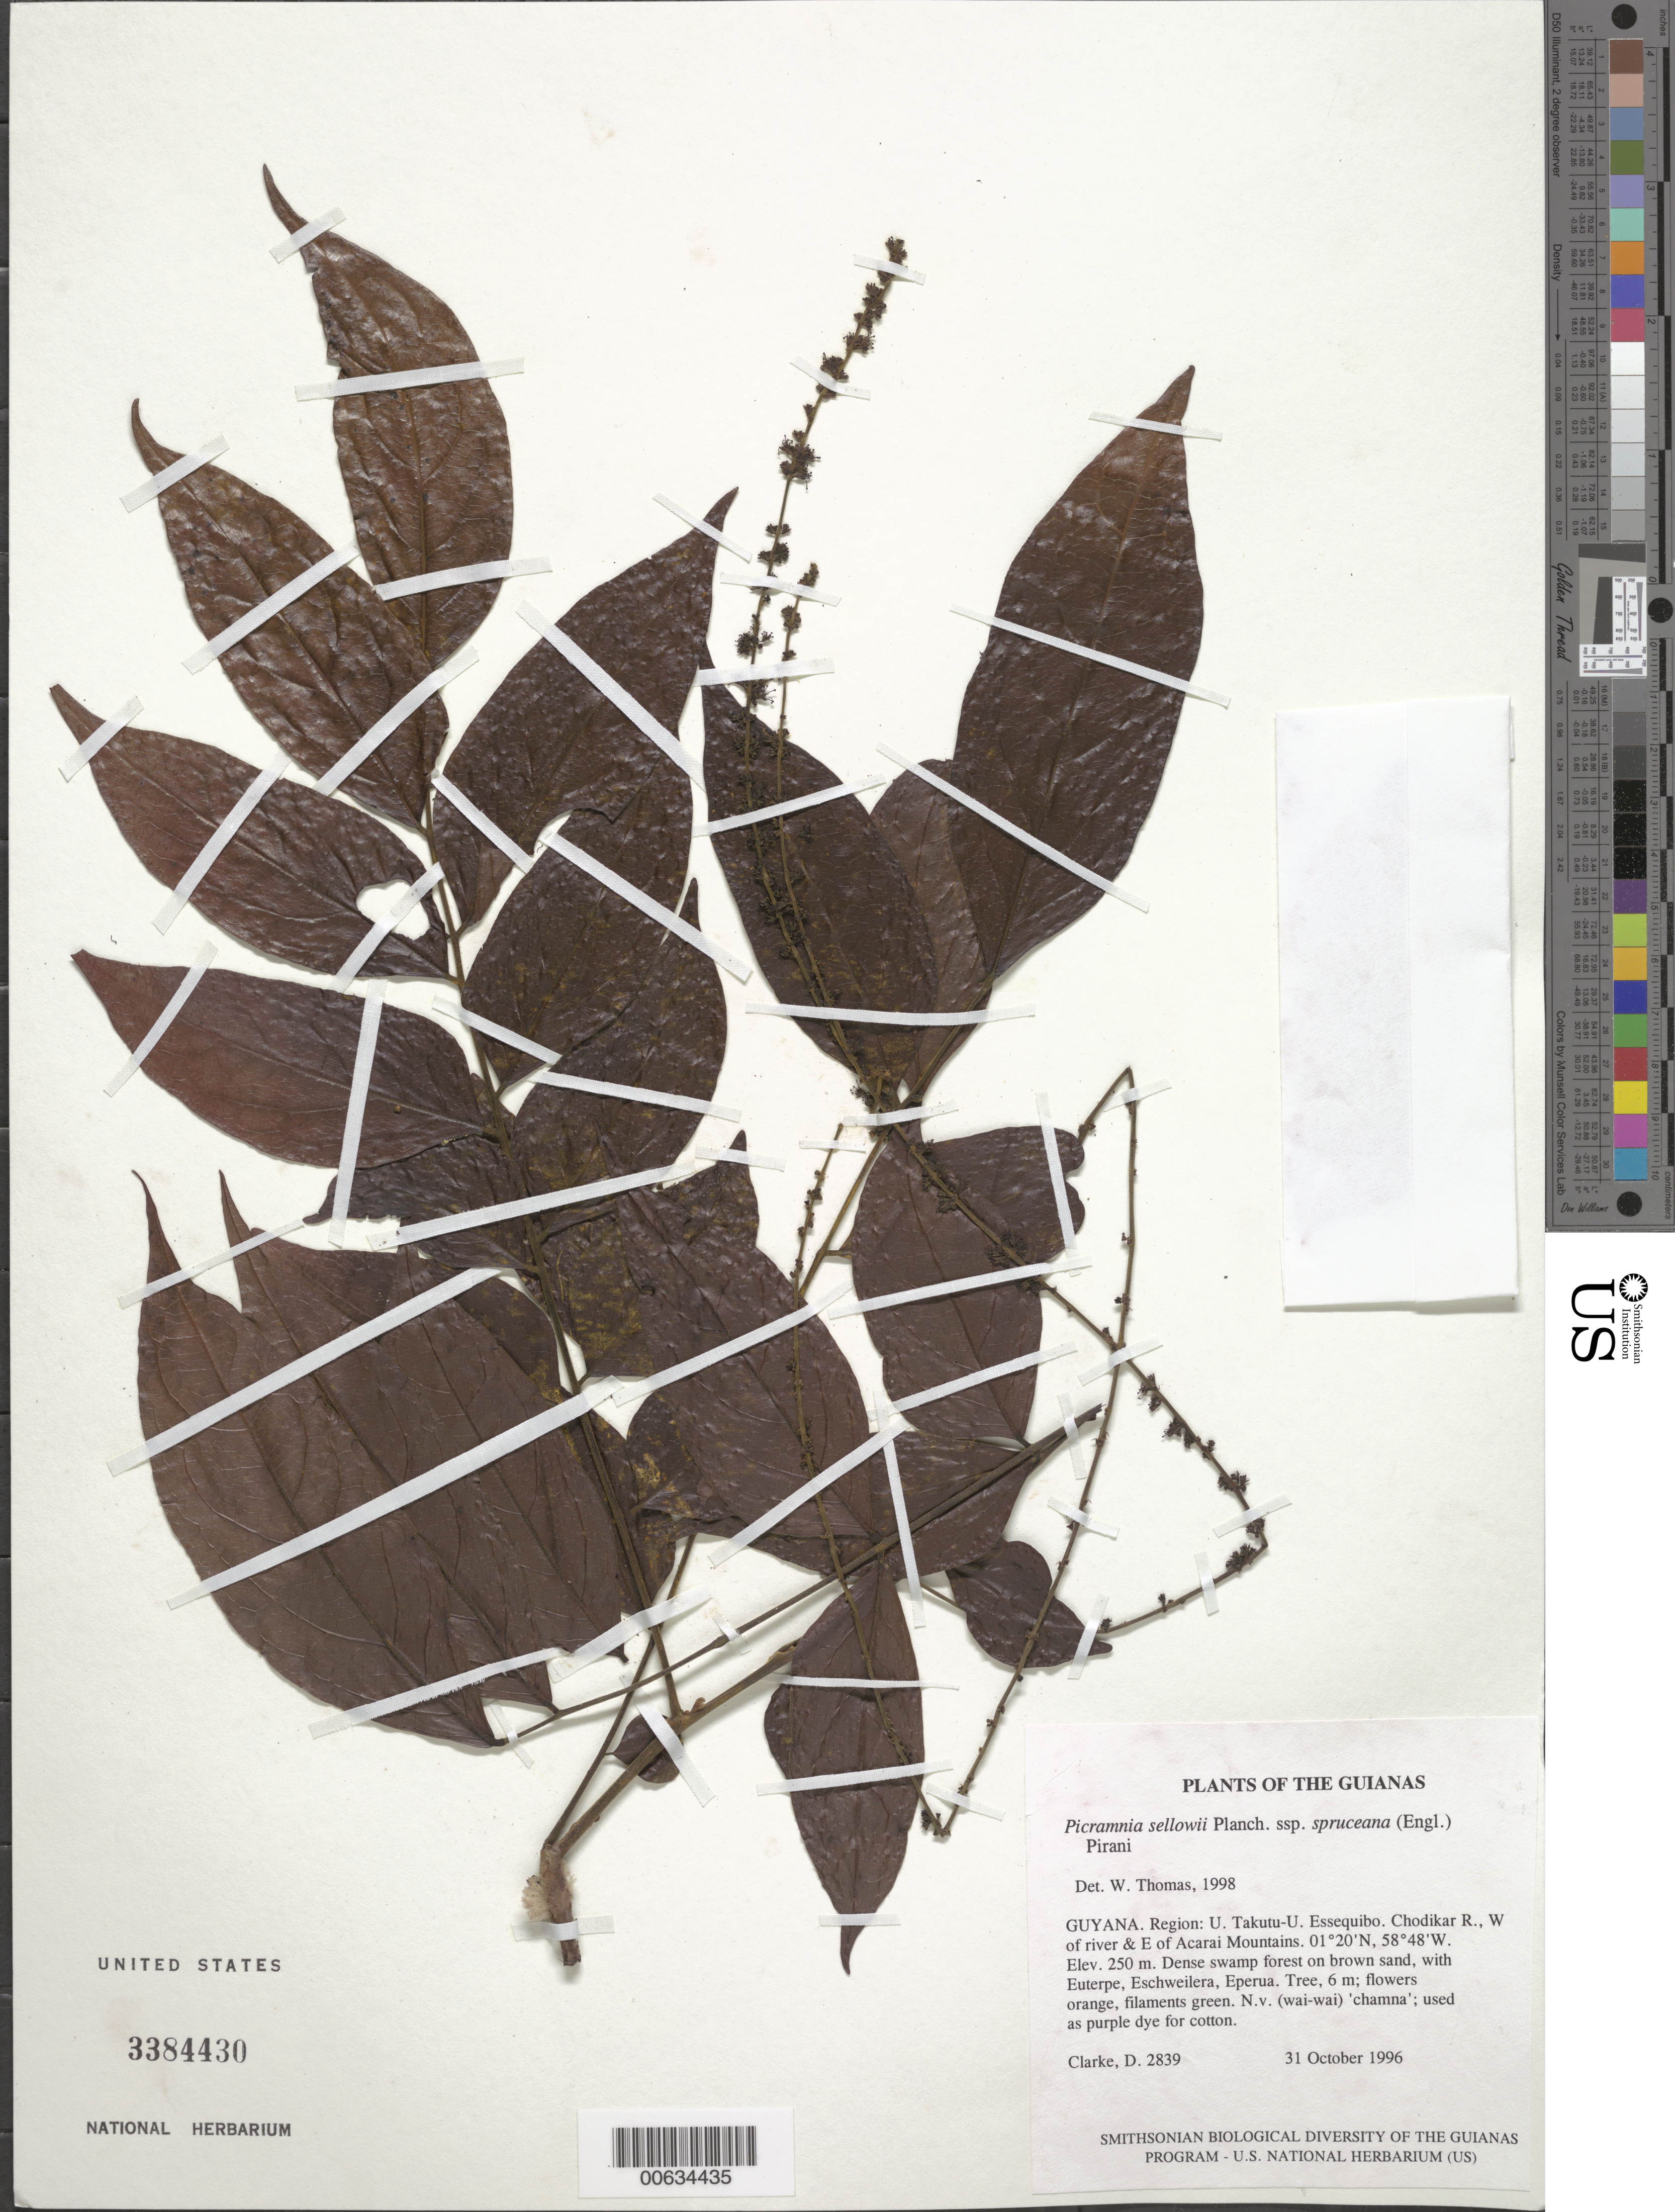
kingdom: Plantae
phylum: Tracheophyta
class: Magnoliopsida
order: Picramniales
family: Picramniaceae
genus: Picramnia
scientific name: Picramnia sellowii subsp. spruceana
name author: (Engl.) Pirani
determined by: Thomas, W. W., (NY), New York Botanical Garden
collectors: H. D. Clarke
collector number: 2839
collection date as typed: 31 October 1996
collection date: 1996-10-31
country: Guyana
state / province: U. Takutu-U. Essequibo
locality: Chodikar R., W of river & E of Acarai Mountains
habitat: Dense swamp forest on brown sand, with Euterpe, Eschweilera, Eperua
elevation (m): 250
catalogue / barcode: US 3384430